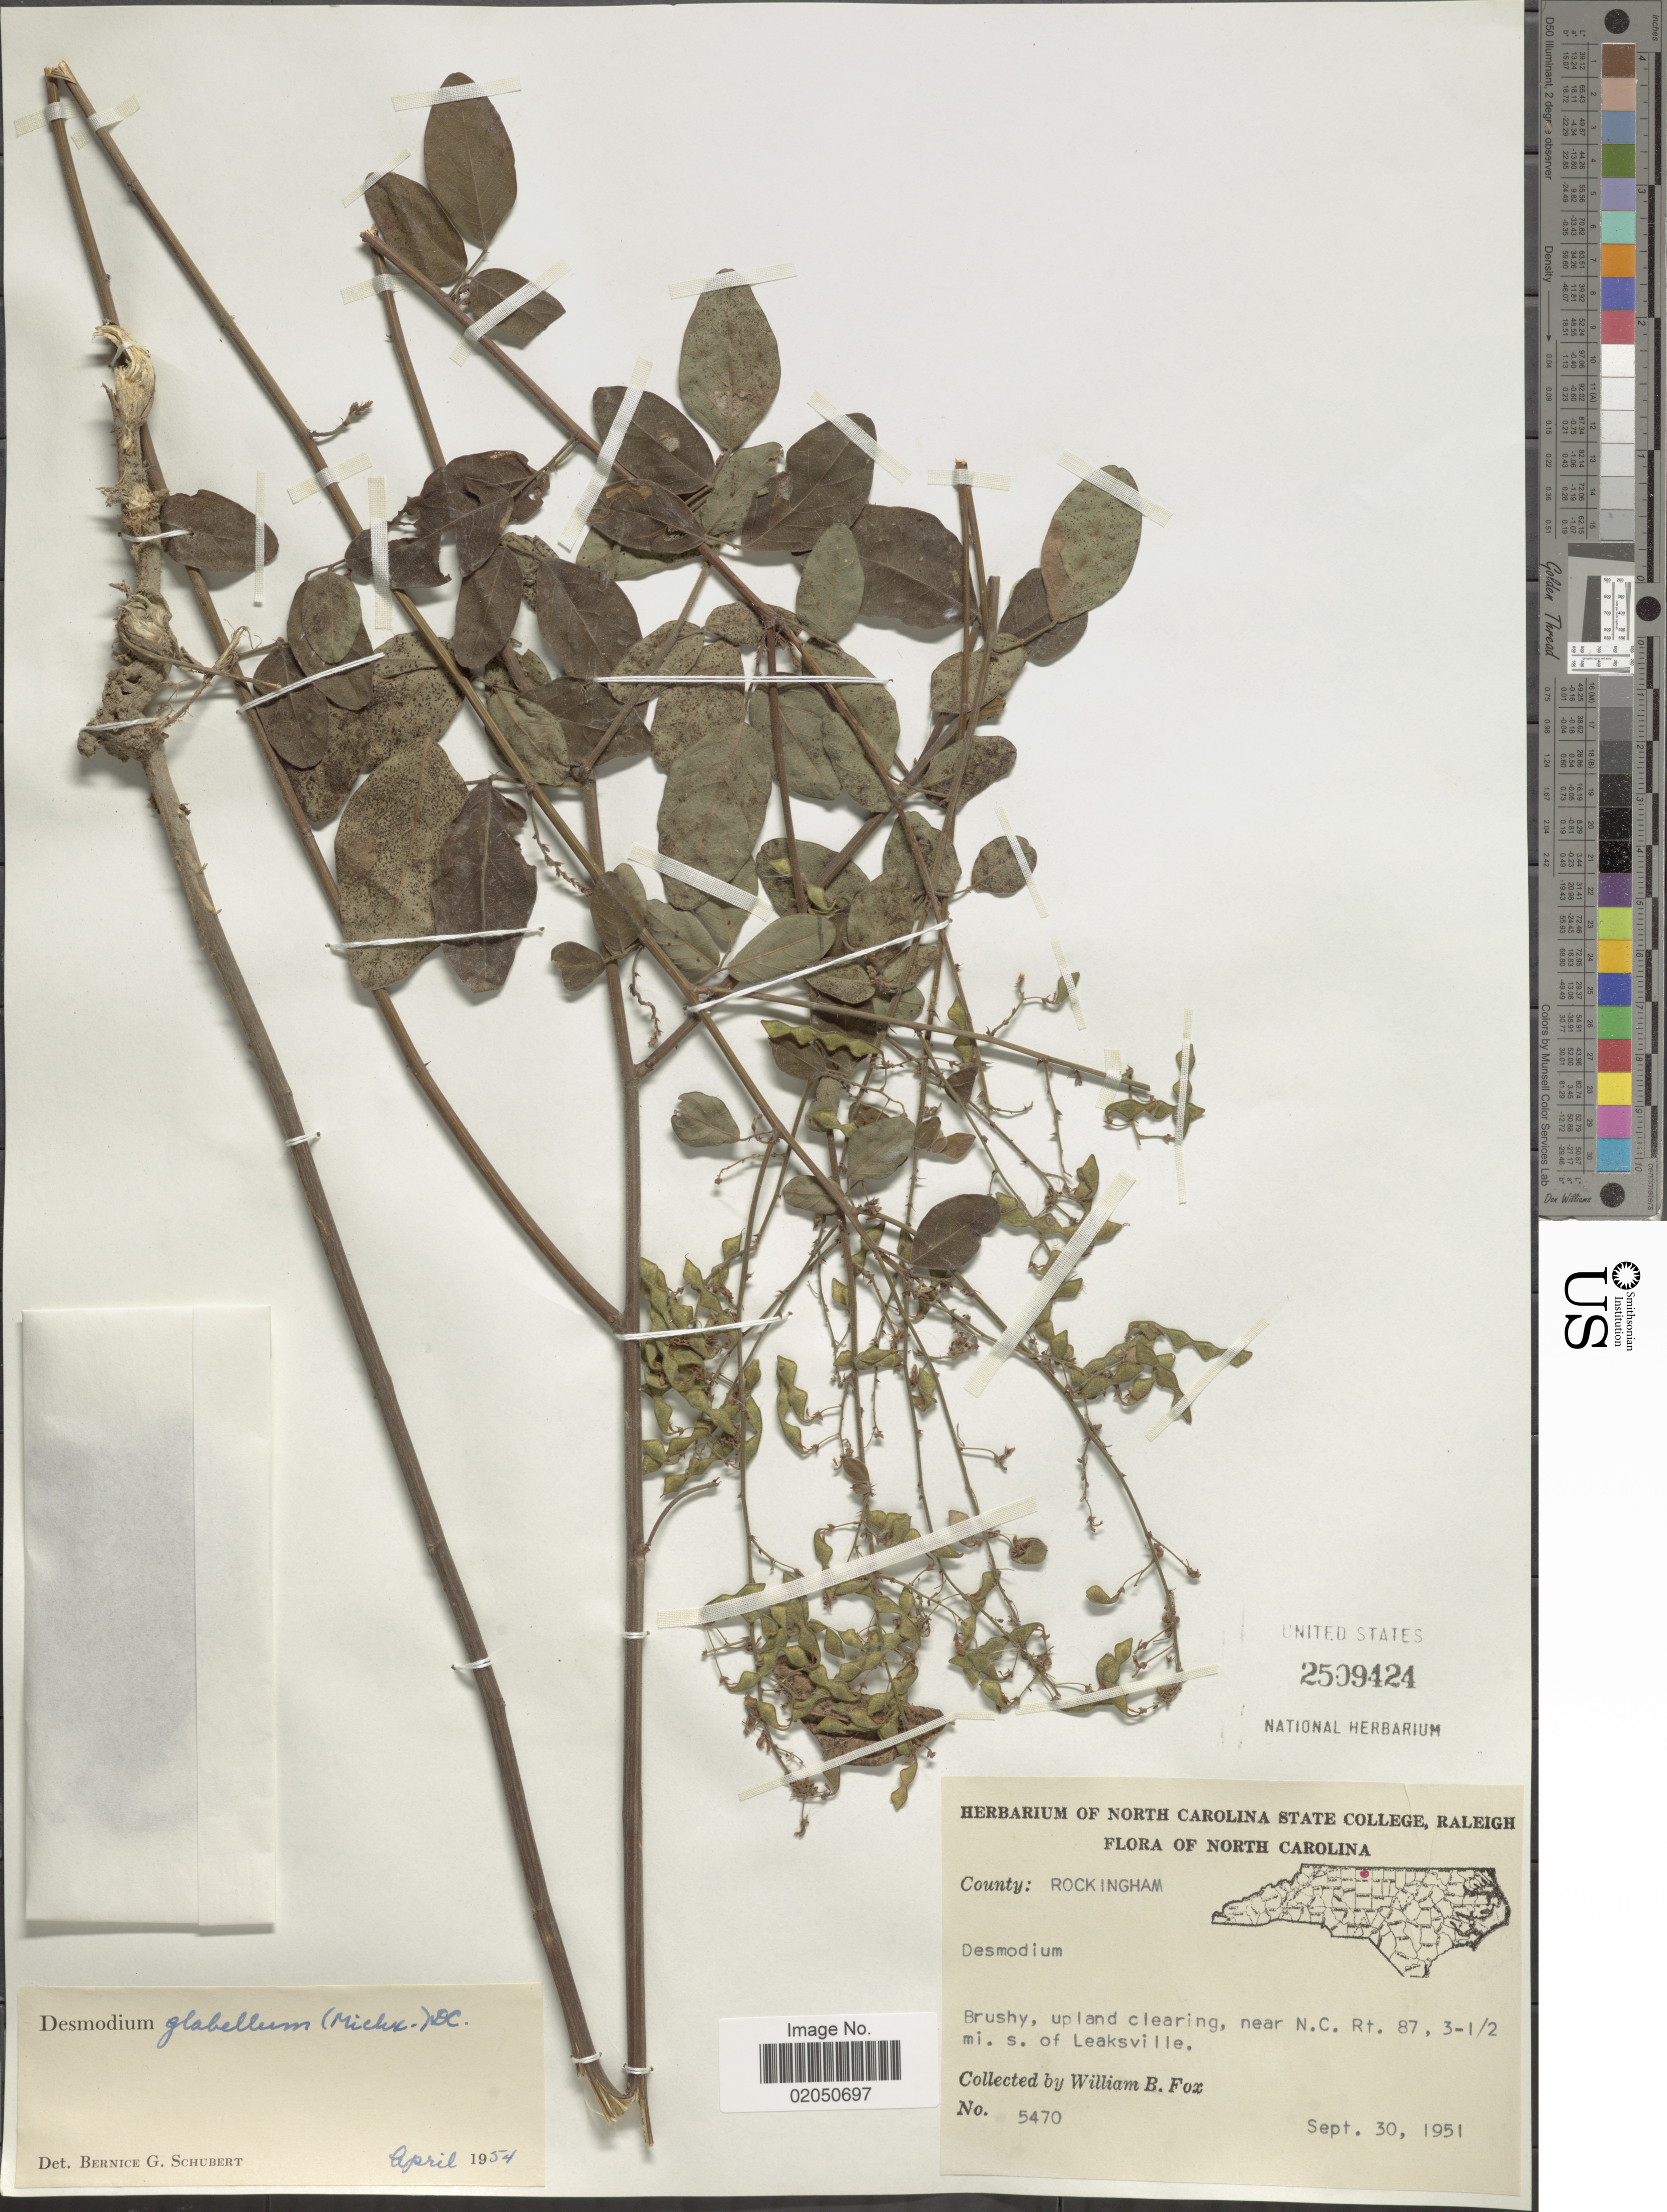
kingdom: Plantae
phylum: Tracheophyta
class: Magnoliopsida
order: Fabales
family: Fabaceae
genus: Desmodium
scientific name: Desmodium glabellum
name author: (Michx.) DC.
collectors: W. B. Fox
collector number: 5470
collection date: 1951-09-30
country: United States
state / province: North Carolina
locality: County: Rockingham, near N.C. Rt. 87, 3-1/2 mi. s of Leaksville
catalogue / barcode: US 2509424